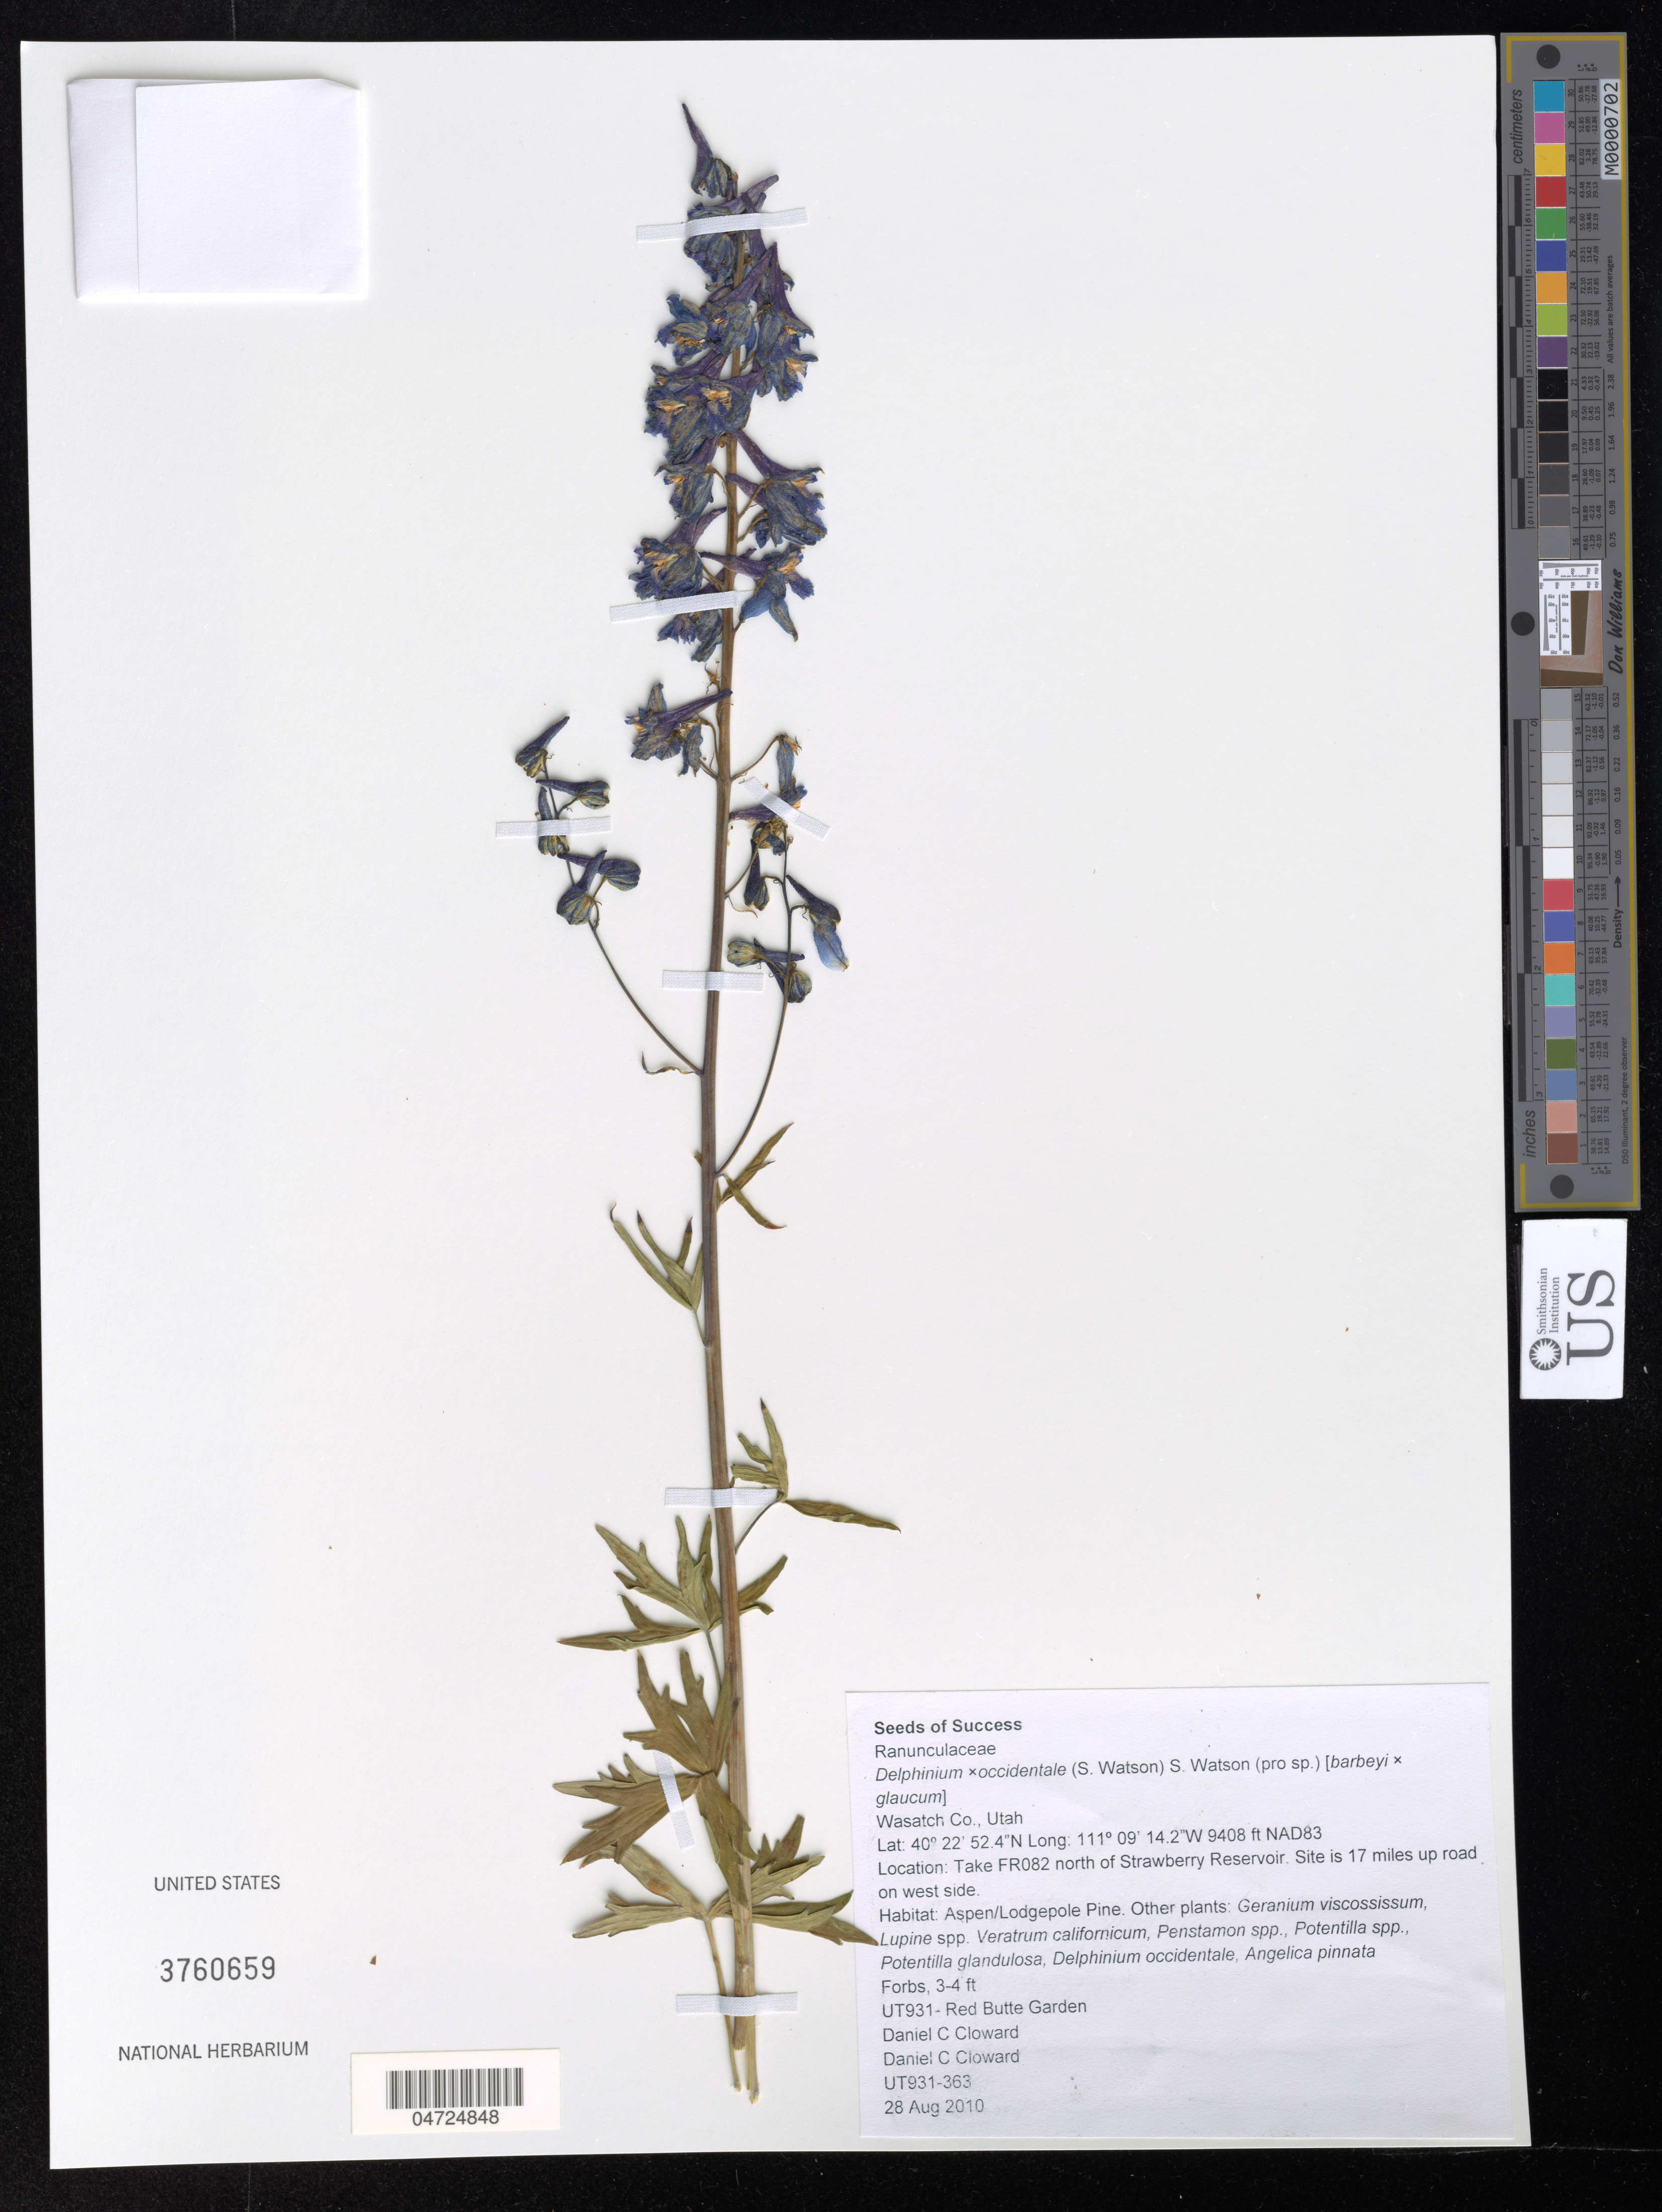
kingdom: Plantae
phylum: Tracheophyta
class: Magnoliopsida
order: Ranunculales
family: Ranunculaceae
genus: Delphinium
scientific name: Delphinium x occidentale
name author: (S. Watson) S. Watson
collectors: D. Cloward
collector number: UT931-363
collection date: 2010-08-28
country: United States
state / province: Utah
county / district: Wasatch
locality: Wasatch Co. NAD83. Take FR082 north of Strawberry Reservoir. Site is 17 miles up road on west side. UT931-Red Butte Garden.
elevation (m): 2868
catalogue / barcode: US 3760659